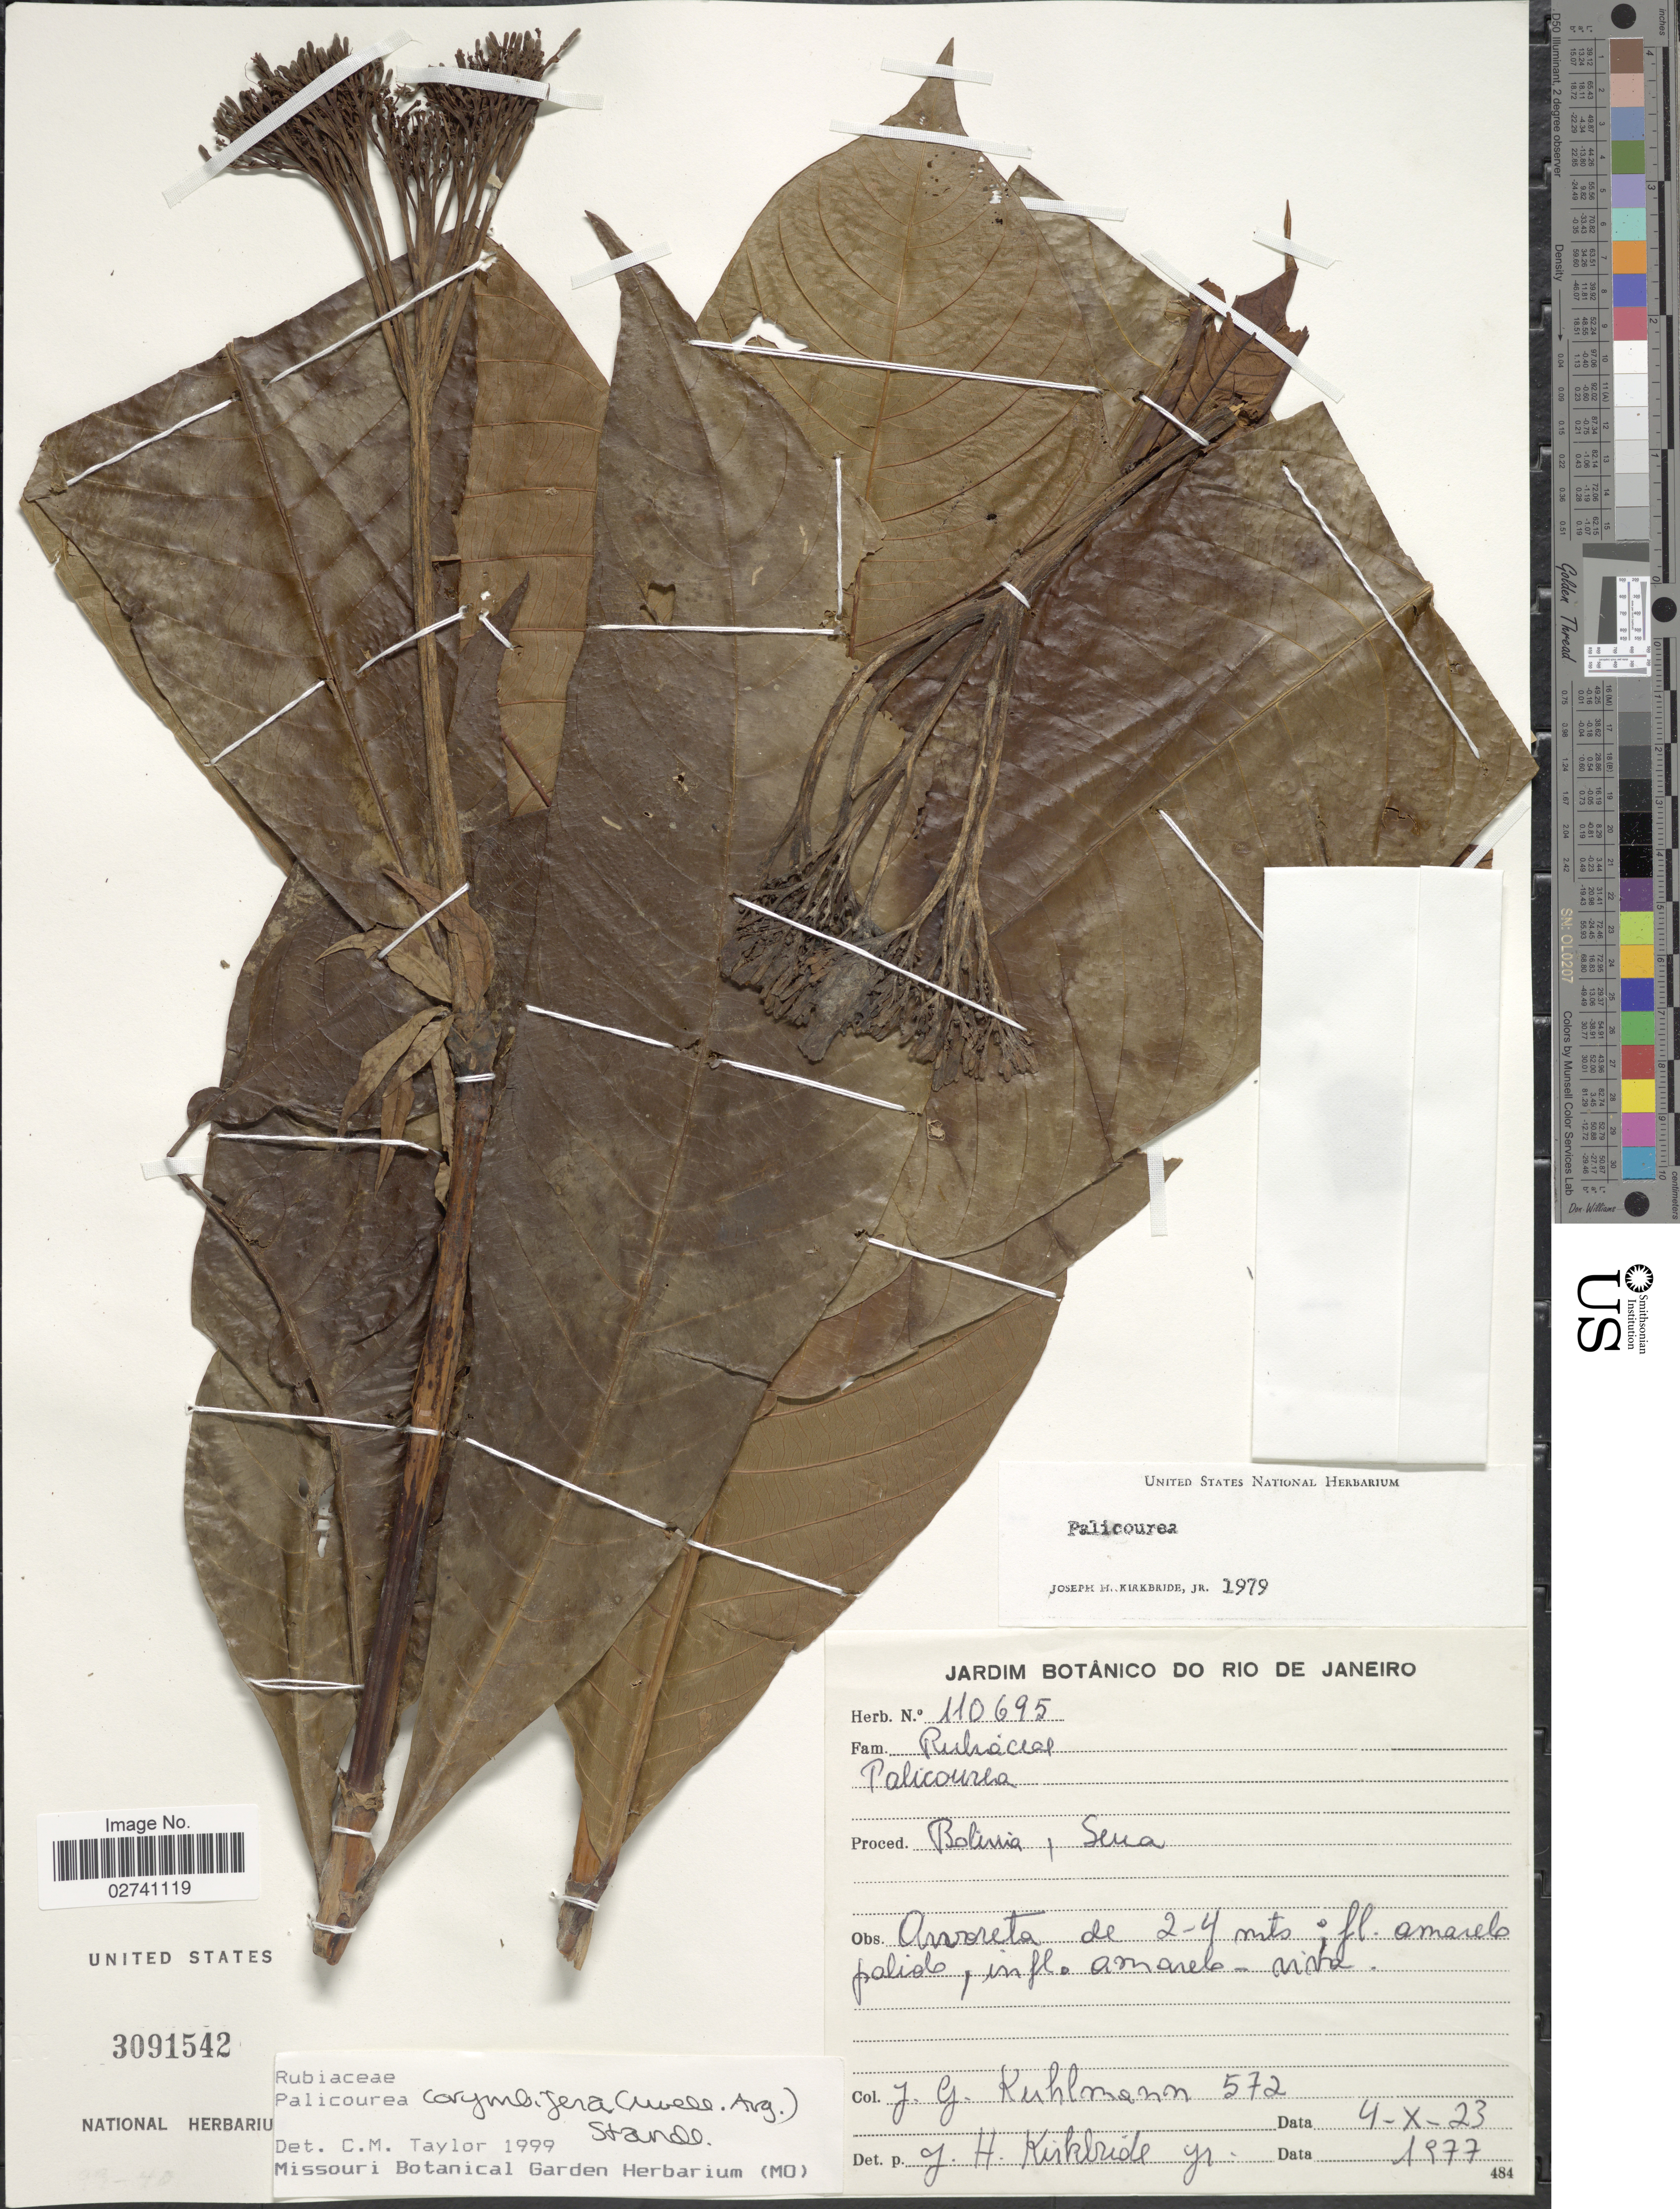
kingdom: Plantae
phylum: Tracheophyta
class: Magnoliopsida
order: Gentianales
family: Rubiaceae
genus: Palicourea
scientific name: Palicourea corymbifera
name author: (Müll. Arg.) Standl.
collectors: J. G. Kuhlmann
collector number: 572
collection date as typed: Transcribed d/m/y: 4/10/23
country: Bolivia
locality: Sena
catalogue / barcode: US 3091542